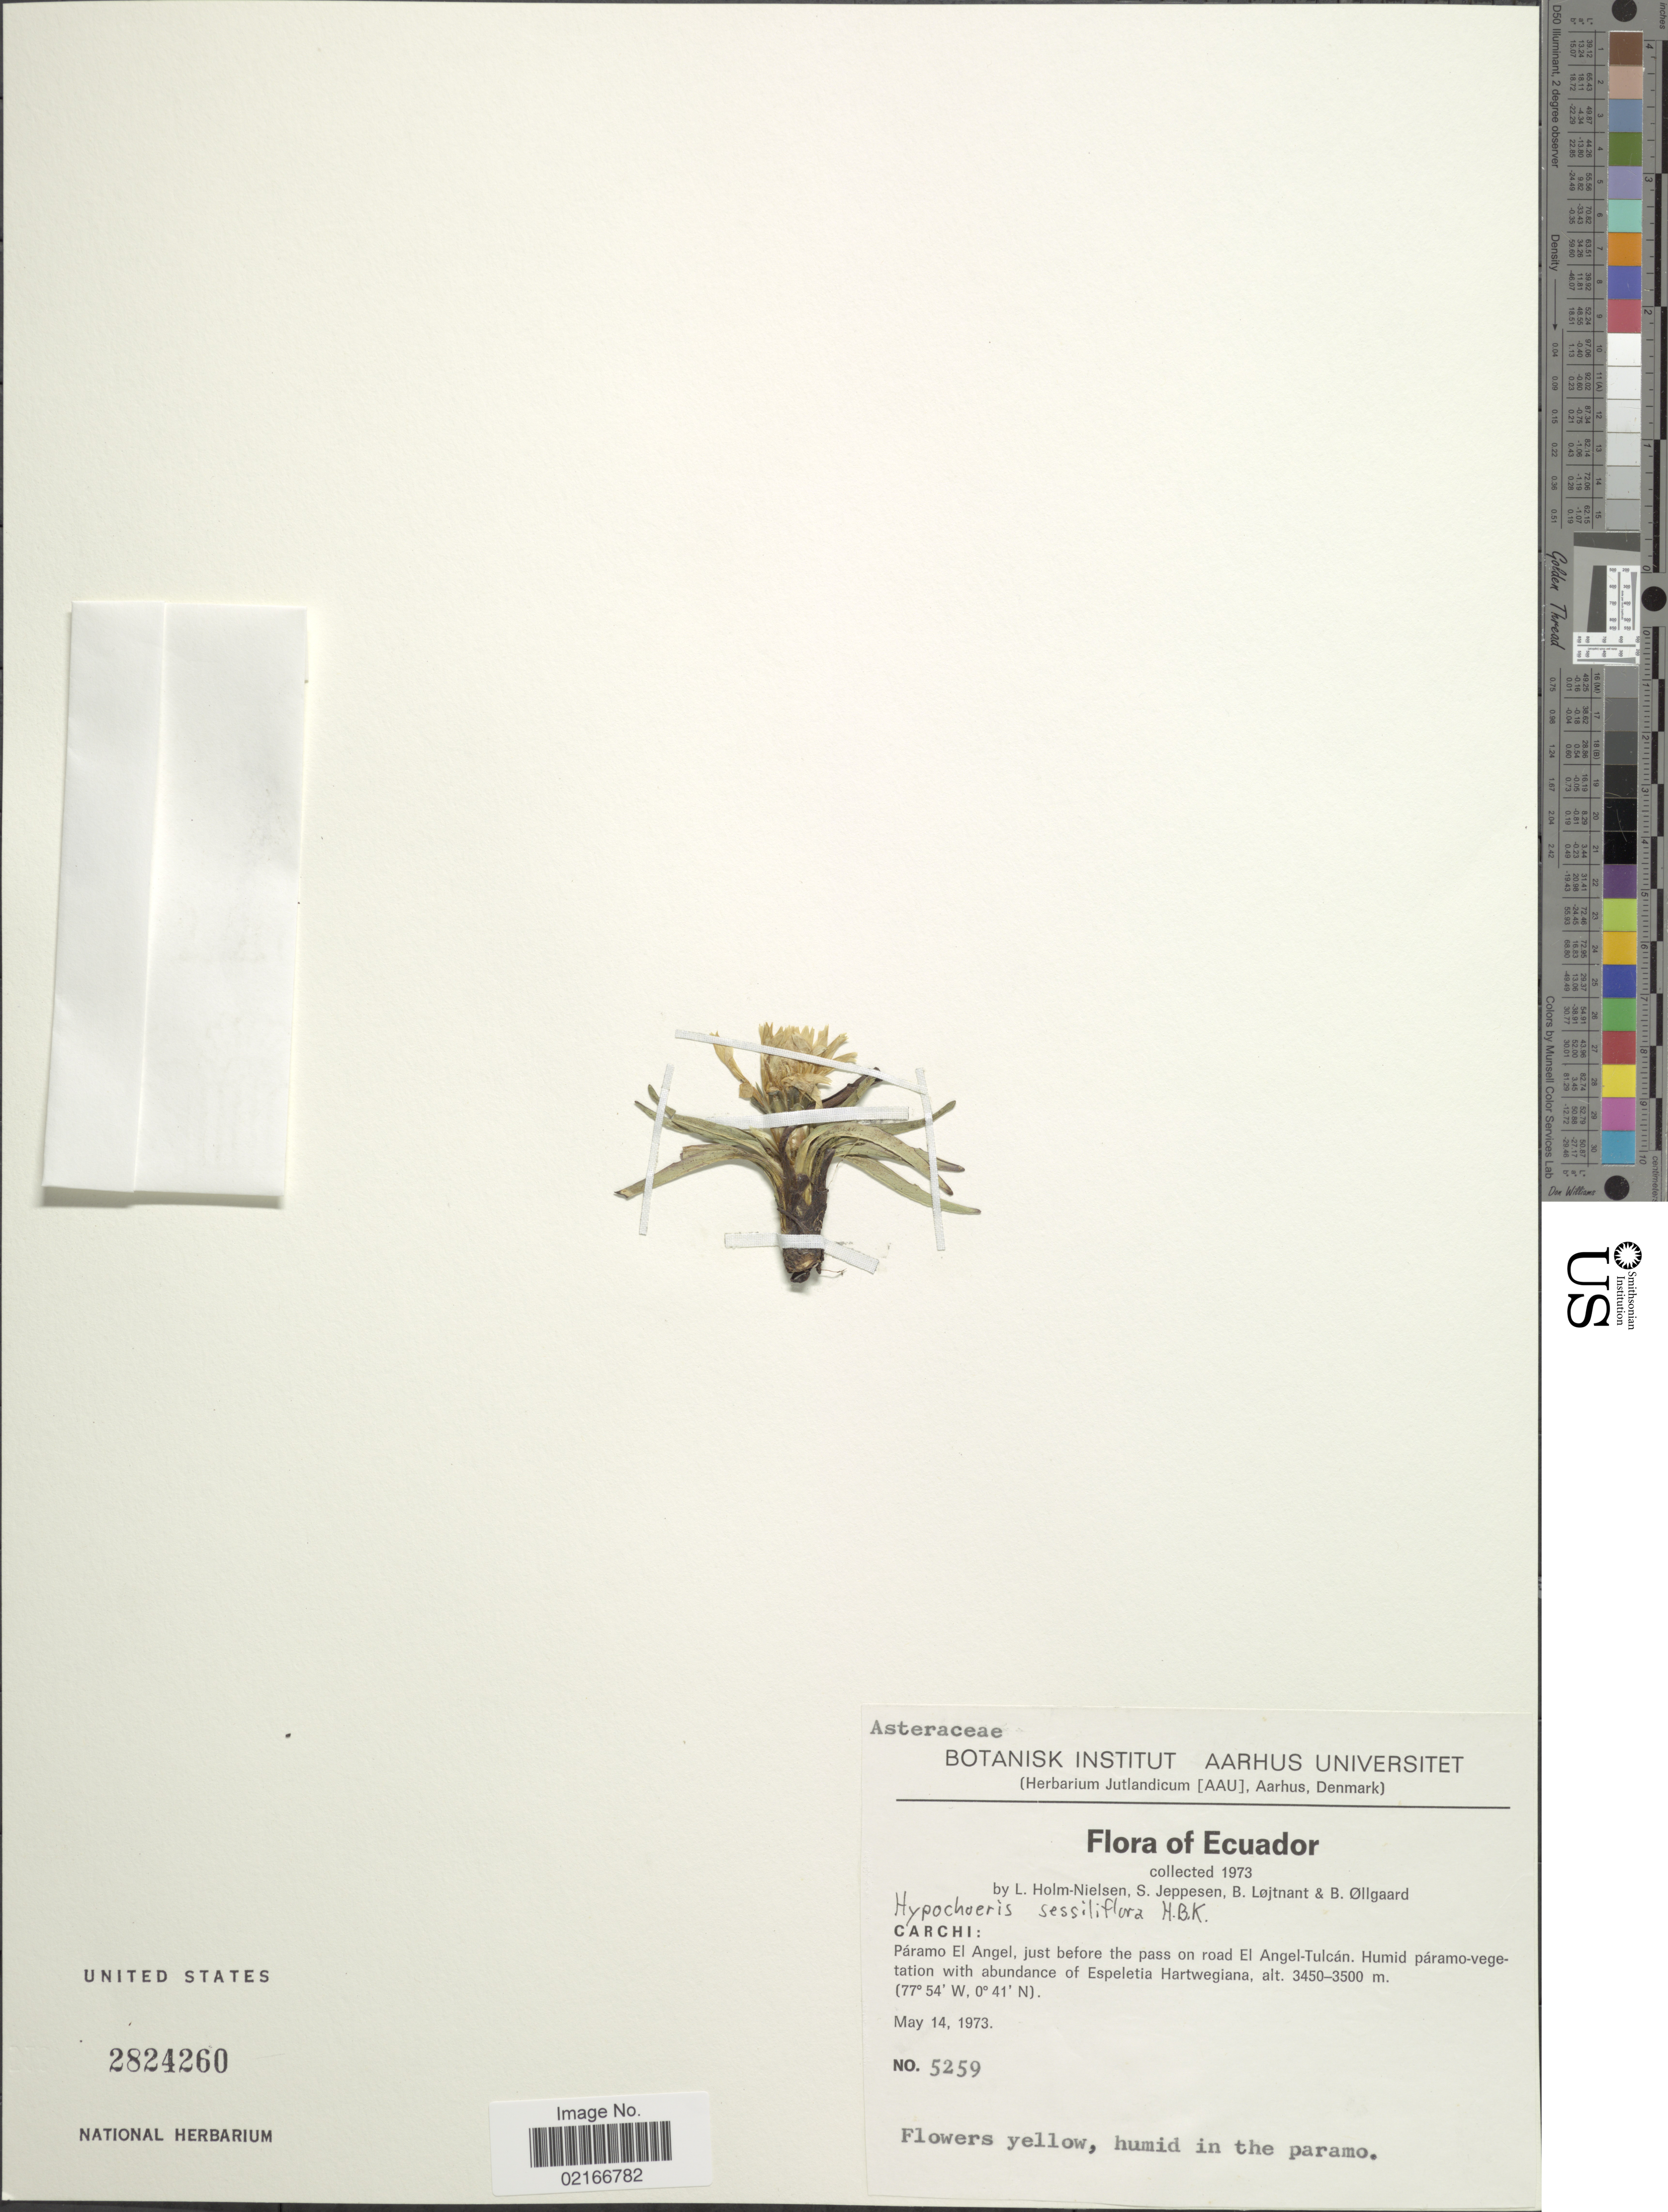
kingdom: Plantae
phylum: Tracheophyta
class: Magnoliopsida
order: Asterales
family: Asteraceae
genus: Hypochaeris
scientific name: Hypochaeris sessiflora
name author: Kunth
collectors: L. B. Holm-Nielsen, S. Jeppesen, B. Löjtnant & B. Øllgaard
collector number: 5259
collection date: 1973-05-14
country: Ecuador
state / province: Carchi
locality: Páramo El Angel, just before the pass on road El Angel-Tulcán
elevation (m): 3450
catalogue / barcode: US 2824260